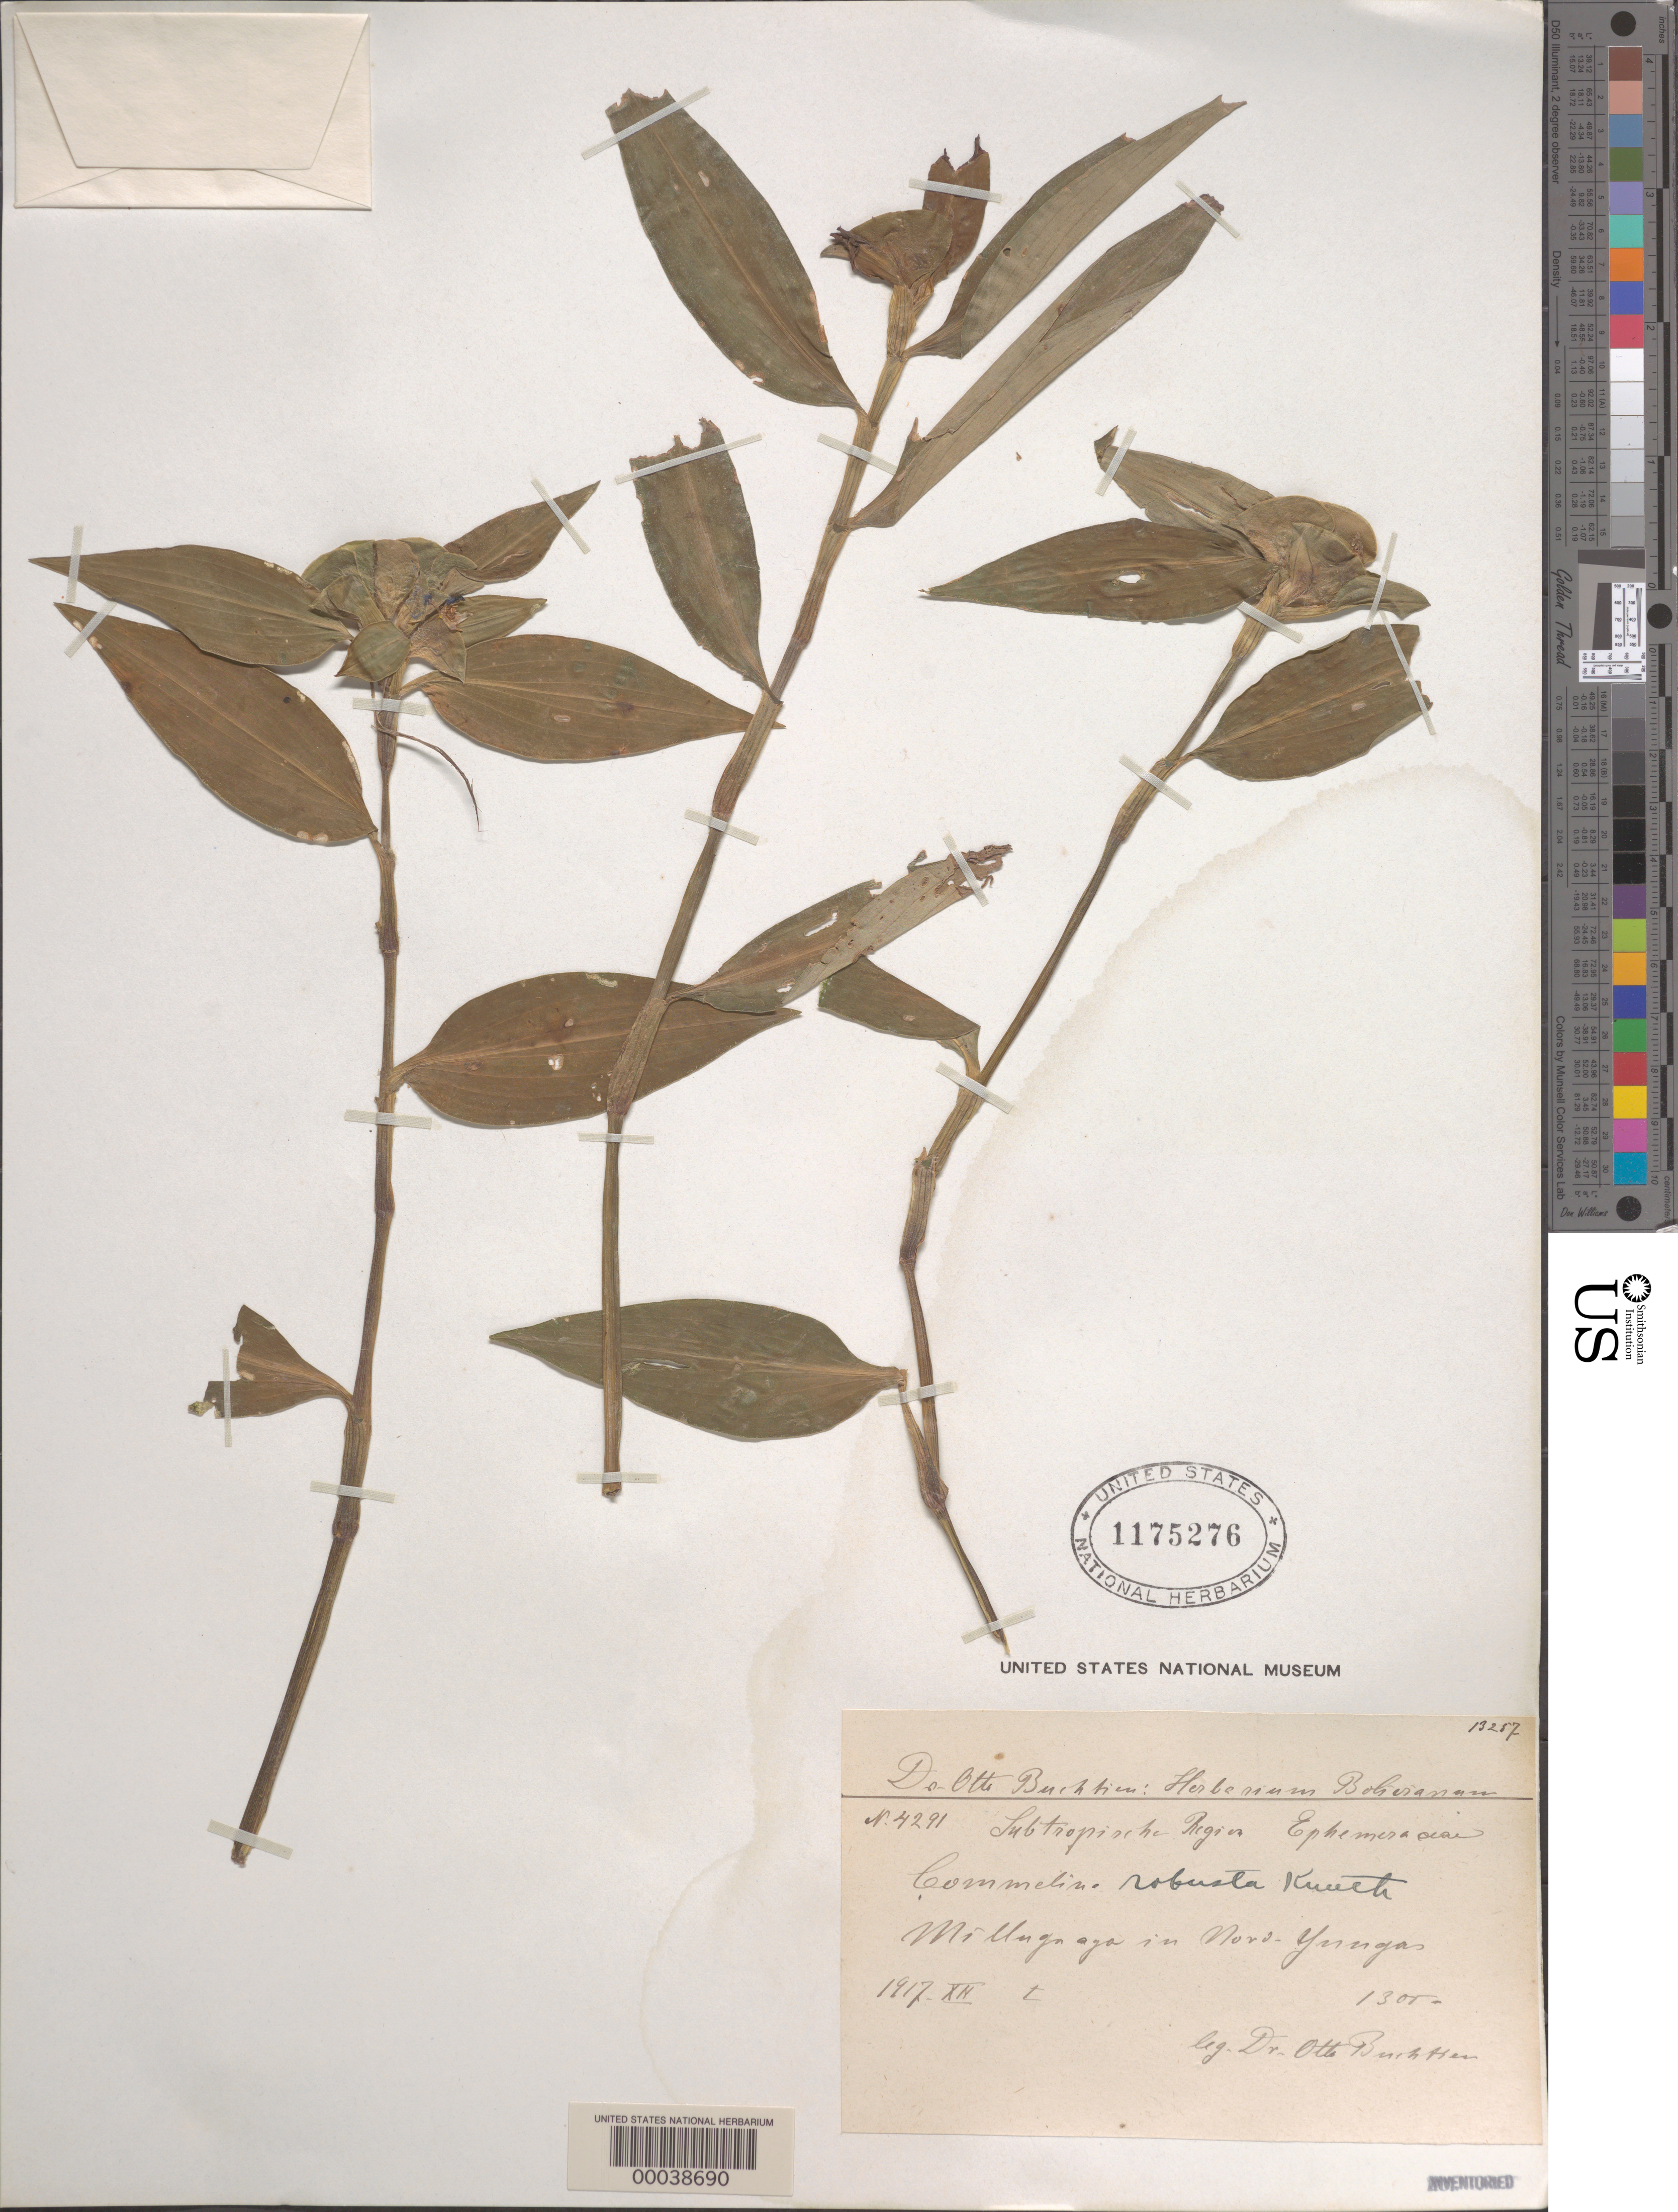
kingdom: Plantae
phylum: Tracheophyta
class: Liliopsida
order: Commelinales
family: Commelinaceae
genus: Commelina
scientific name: Commelina erecta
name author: L.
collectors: O. Buchtien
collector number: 4291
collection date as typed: Dec 1917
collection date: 1917-12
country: Bolivia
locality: Milluguaya in N Yungas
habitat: Subtropical area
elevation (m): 1300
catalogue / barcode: US 1175276